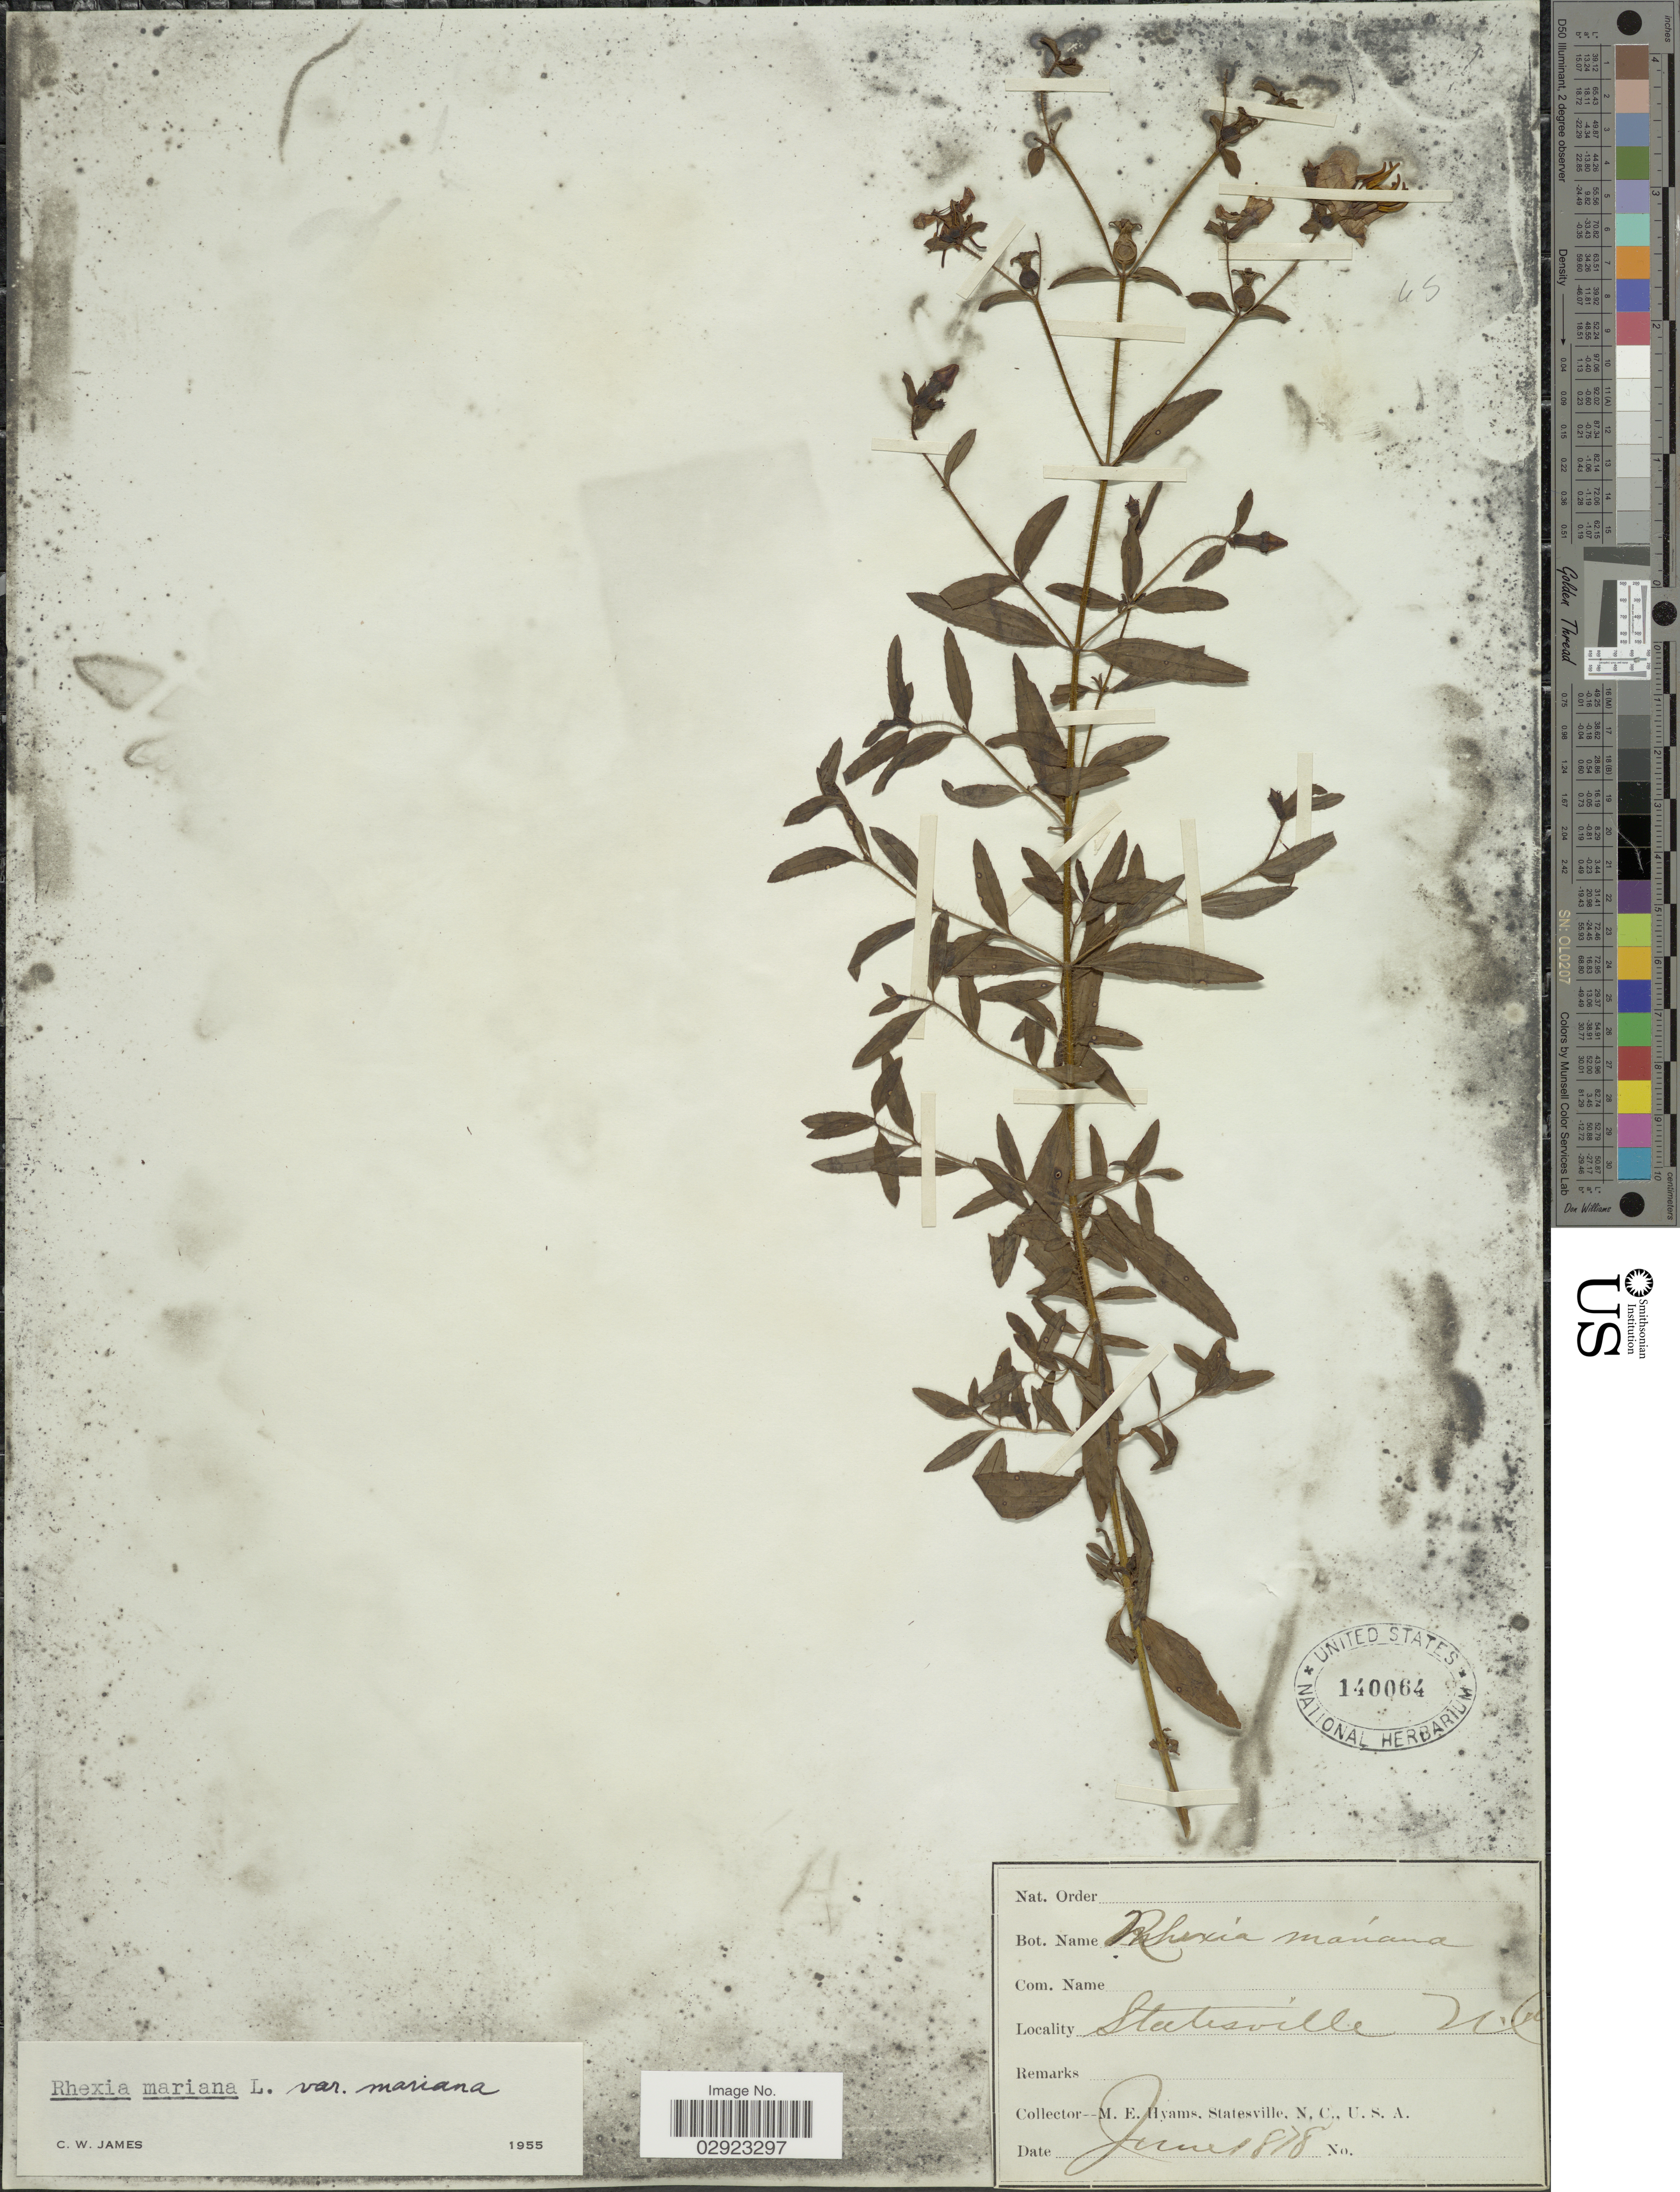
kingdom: Plantae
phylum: Tracheophyta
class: Magnoliopsida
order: Myrtales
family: Melastomataceae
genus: Rhexia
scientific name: Rhexia mariana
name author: L.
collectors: M. E. Hyams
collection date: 1878-06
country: United States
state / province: North Carolina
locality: Statesville.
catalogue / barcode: US 140064